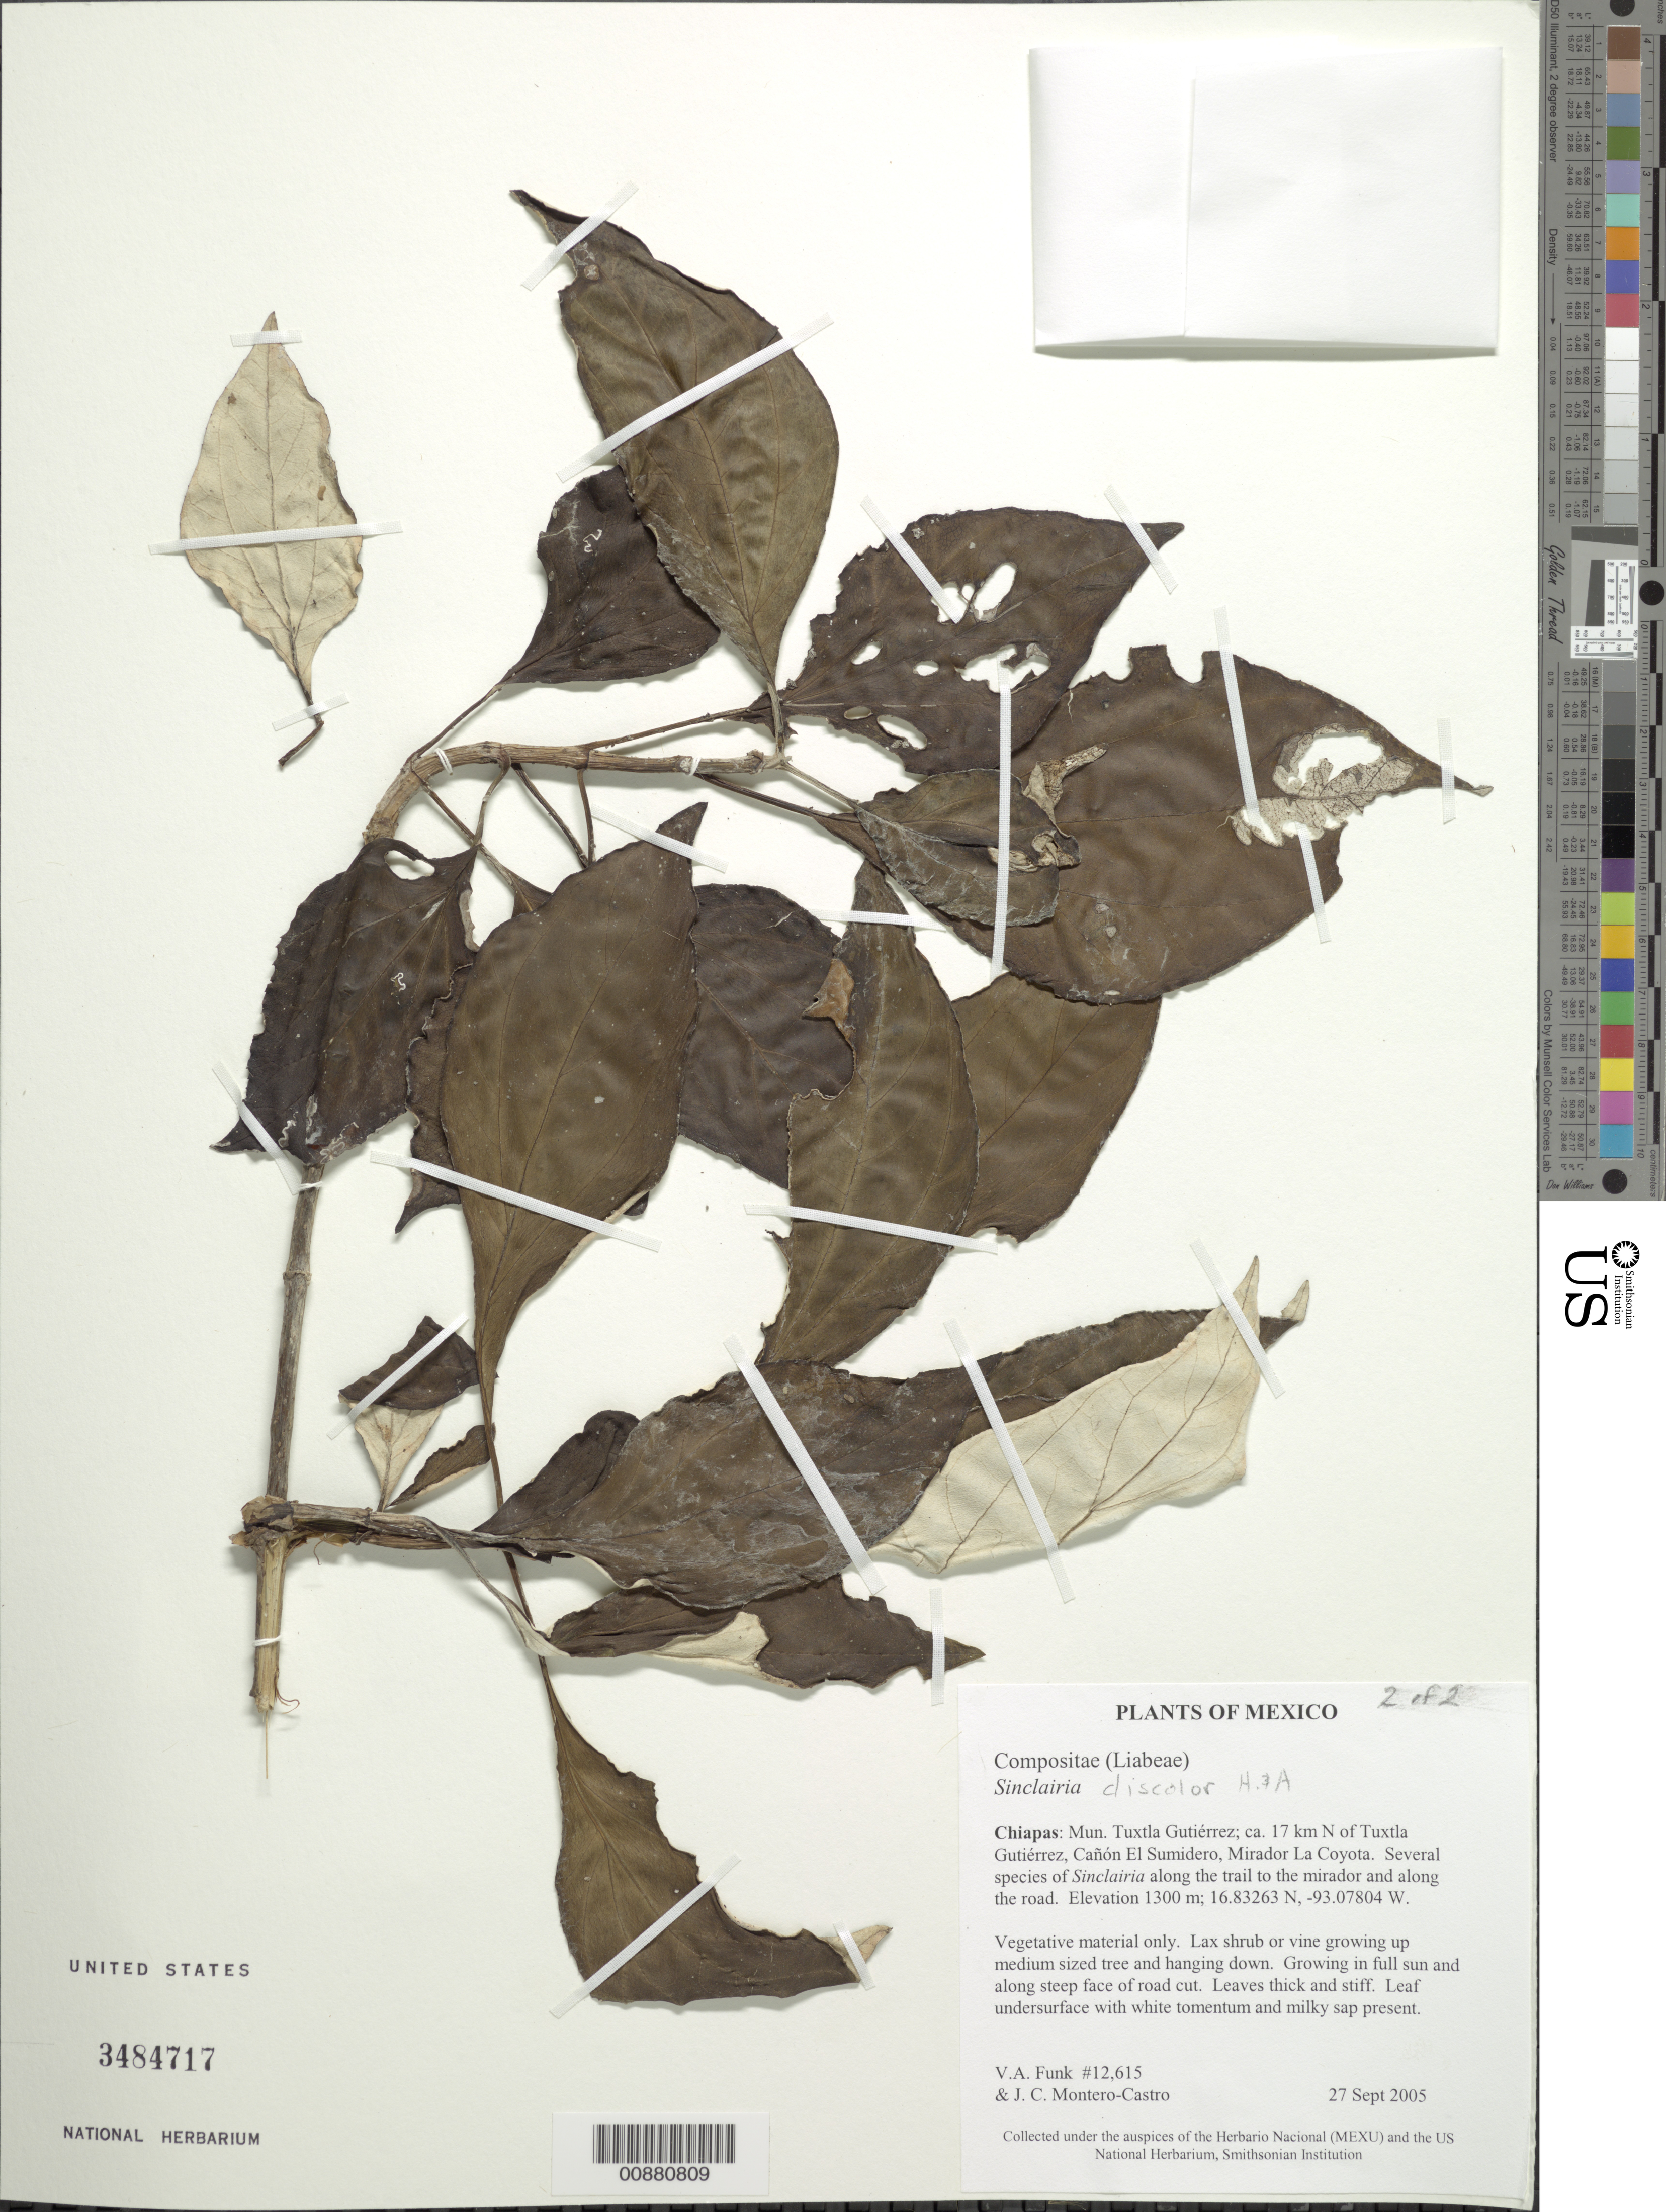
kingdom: Plantae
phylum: Tracheophyta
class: Magnoliopsida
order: Asterales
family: Asteraceae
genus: Sinclairia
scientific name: Sinclairia discolor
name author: Hook. & Arn.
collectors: V. Funk & J. Montero-Castro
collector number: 12615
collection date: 2005-09-27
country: Mexico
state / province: Chiapas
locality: Chiapas: Mun. Tuxtla Gutiérrez; ca. 17 km N of Tuxtla Gutiérrez, Cañón El Sumidero, Mirador La Coyota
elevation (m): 1300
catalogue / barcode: US 3484717